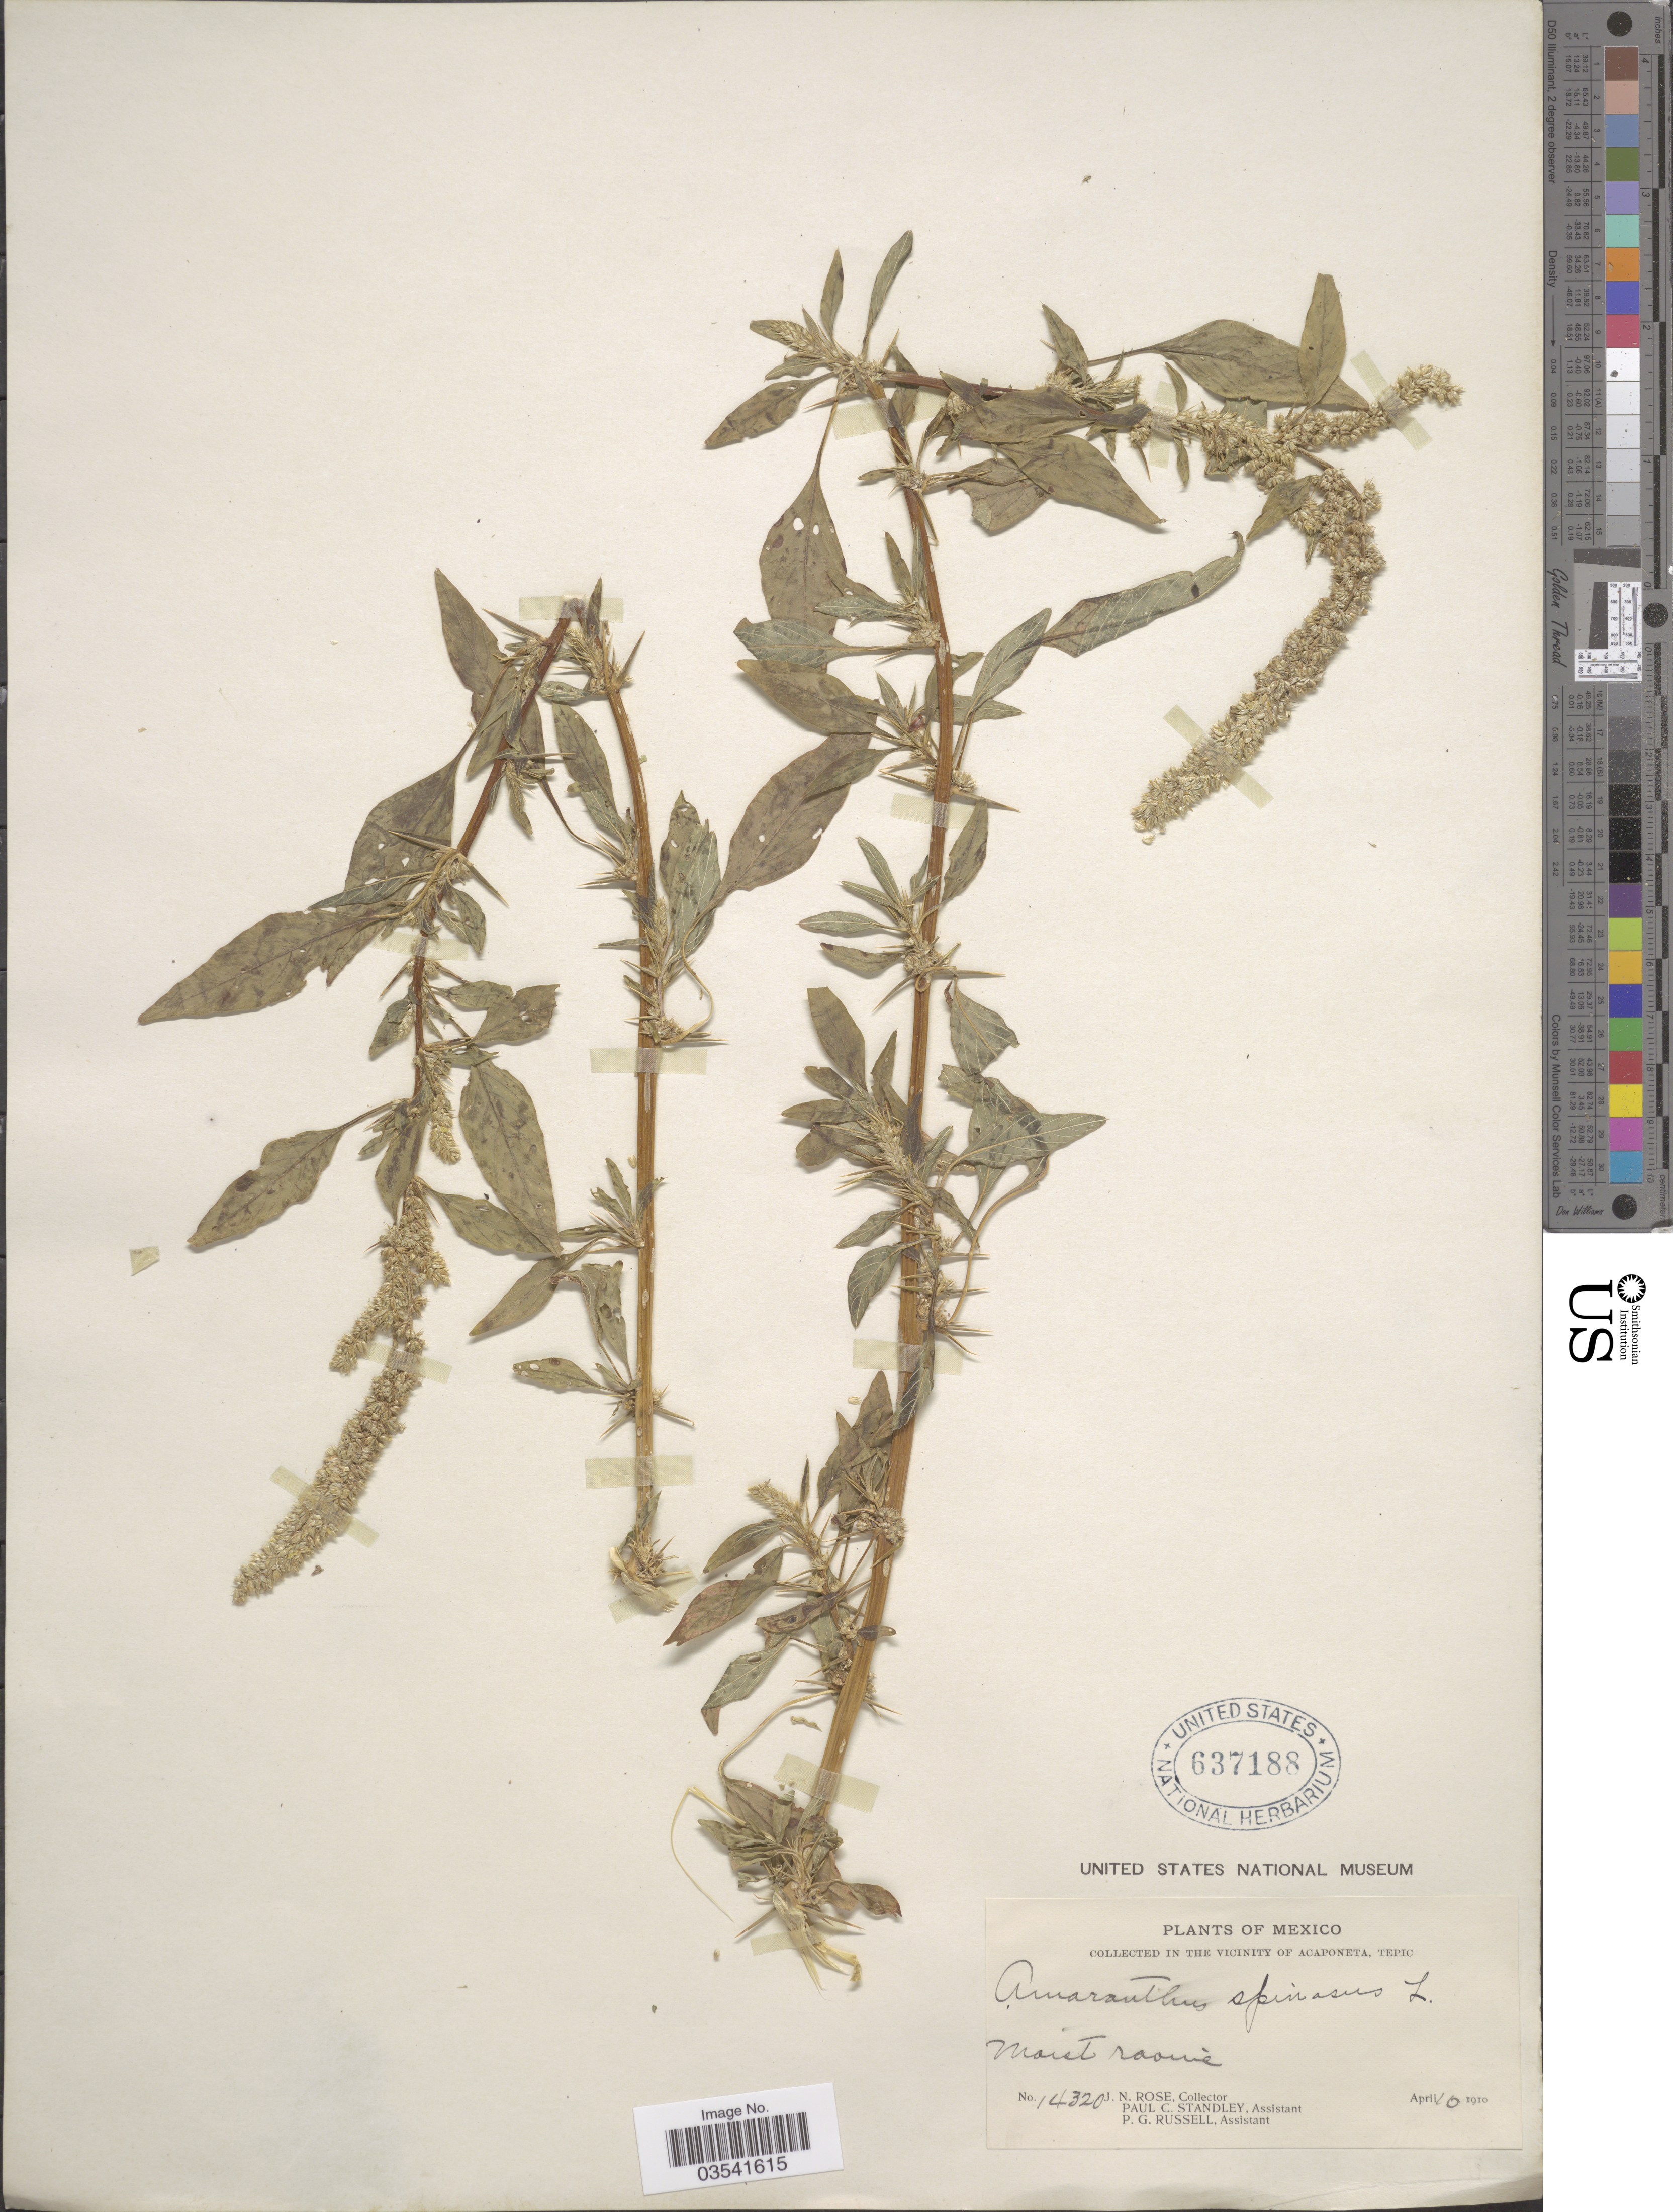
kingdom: Plantae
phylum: Tracheophyta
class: Magnoliopsida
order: Caryophyllales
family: Amaranthaceae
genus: Amaranthus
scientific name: Amaranthus spinosus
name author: L.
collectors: J. N. Rose, P. C. Standley & P. G. Russell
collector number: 14320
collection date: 1910-04-10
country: Mexico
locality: In the vicinity of Acaponeta, Tepic.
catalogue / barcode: US 637188